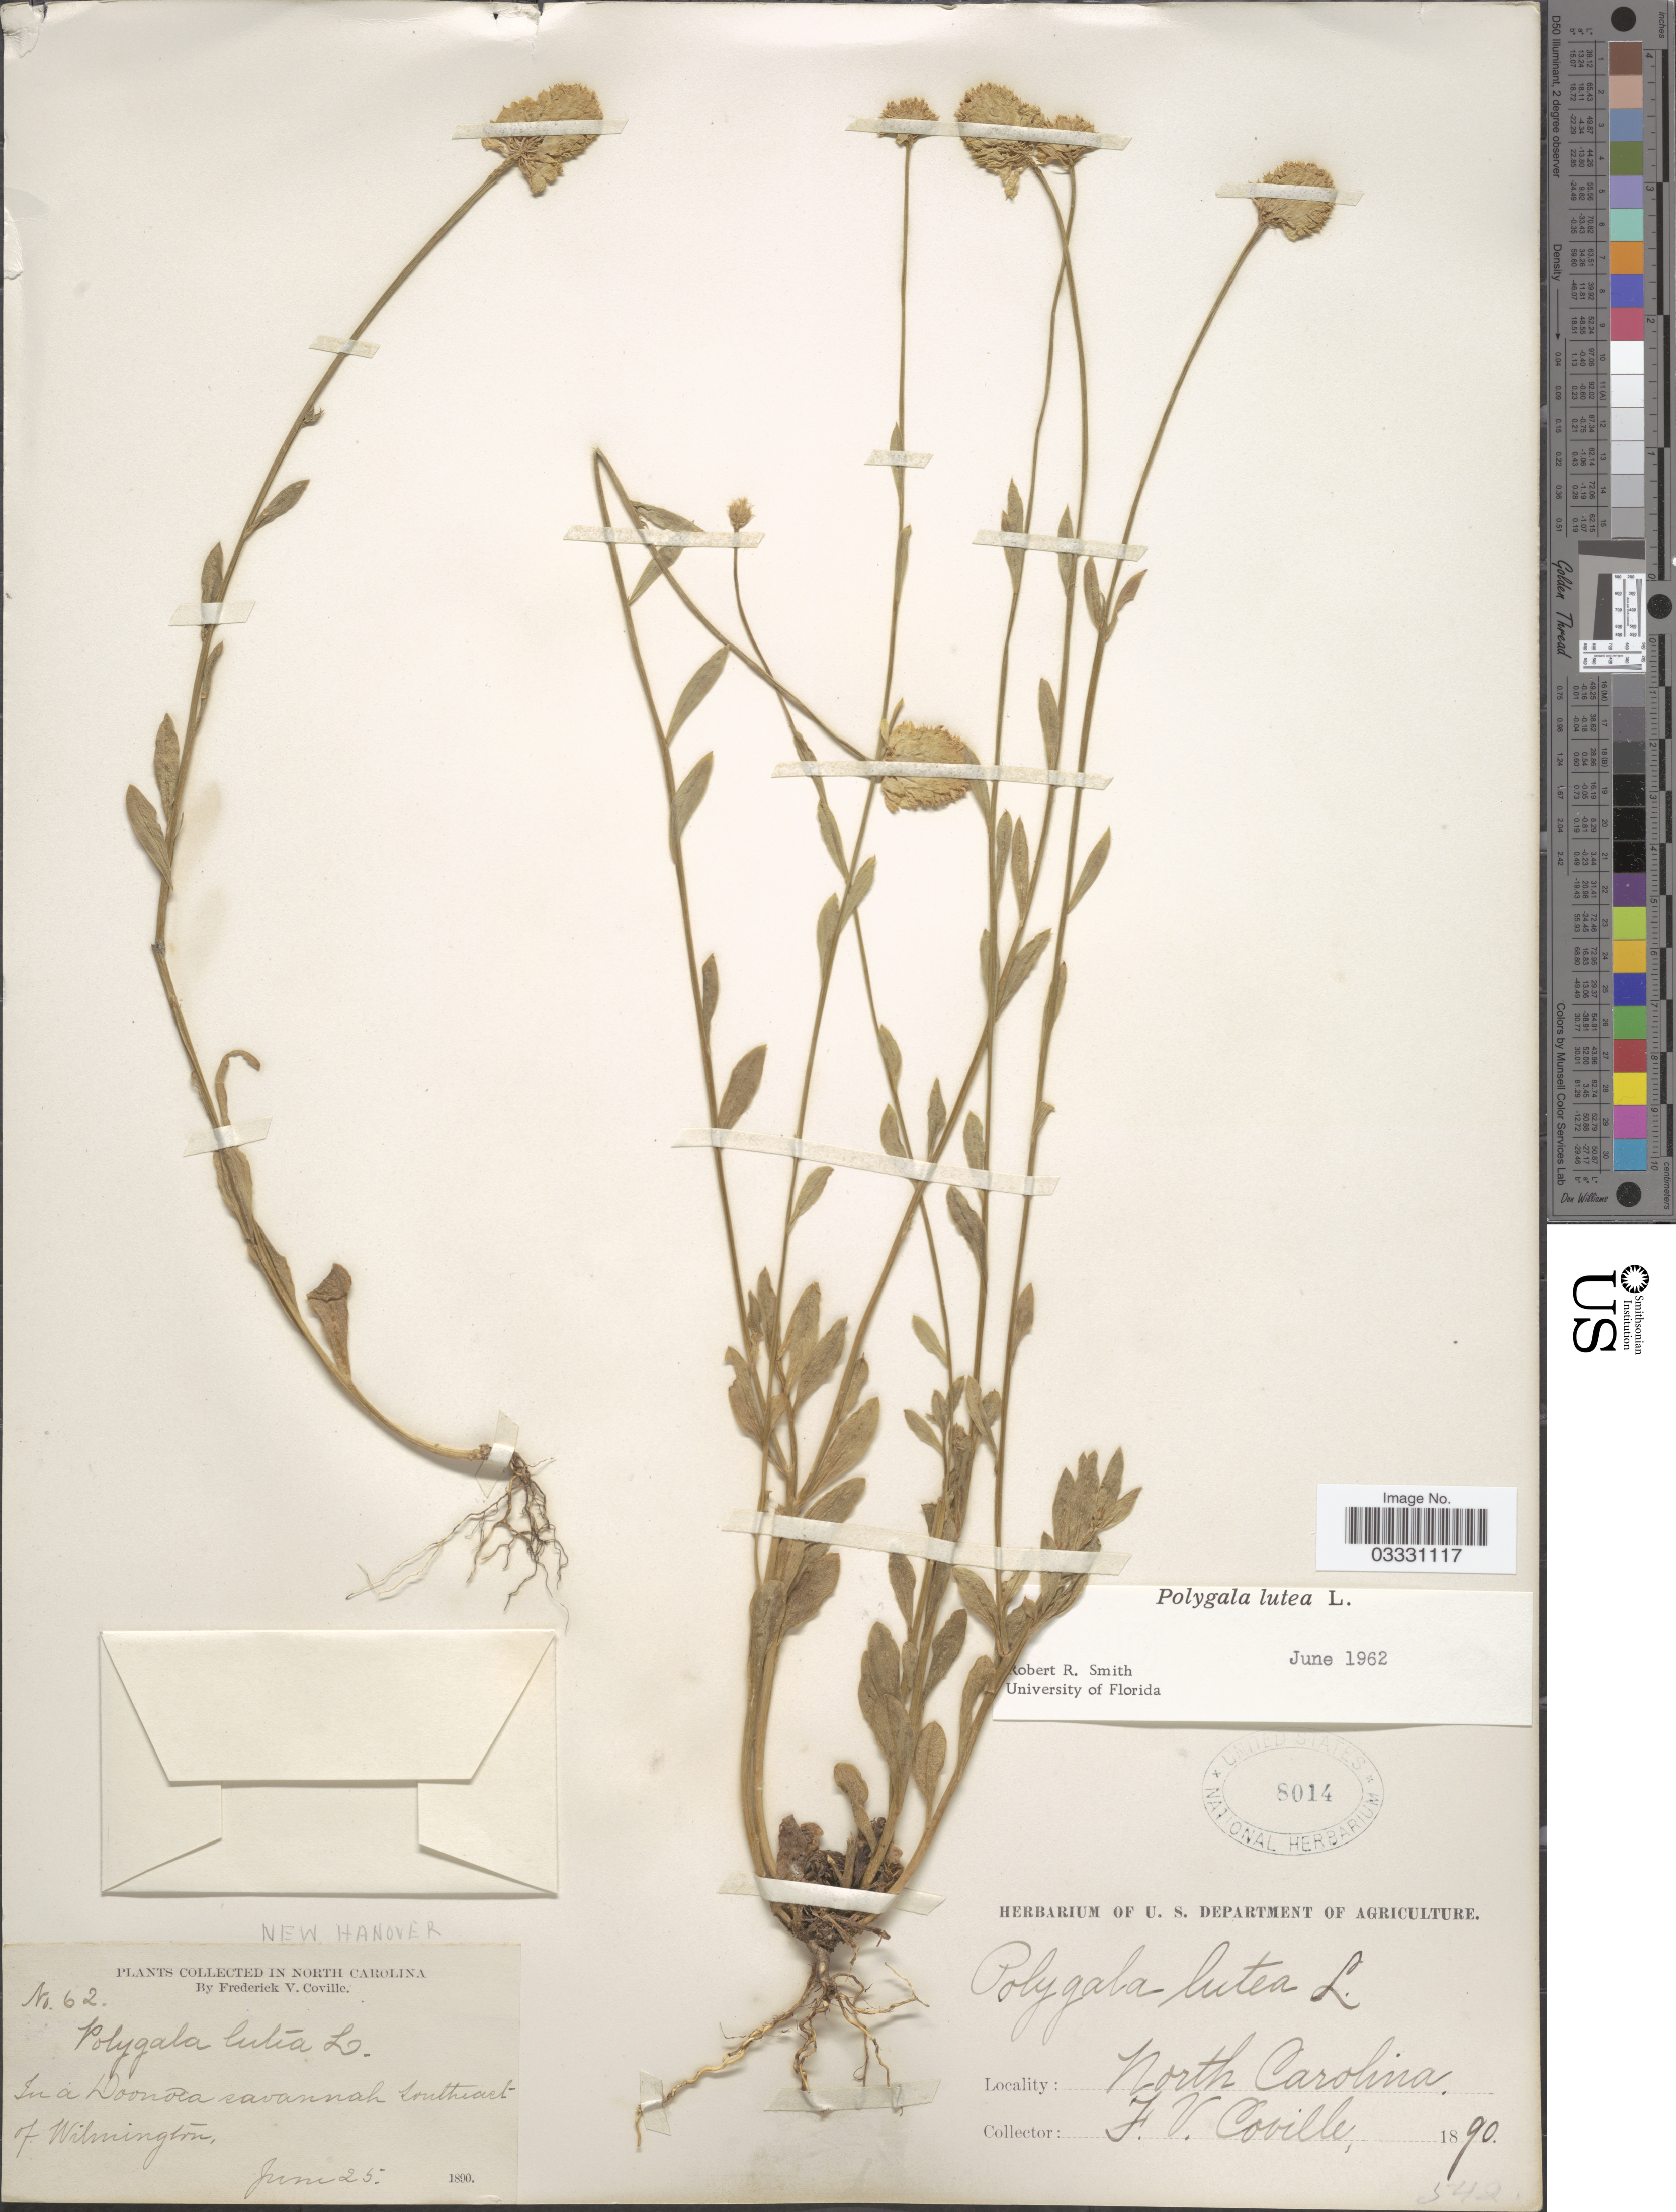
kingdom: Plantae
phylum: Tracheophyta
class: Magnoliopsida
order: Fabales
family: Polygalaceae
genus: Polygala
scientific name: Polygala lutea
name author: L.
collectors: F. V. Coville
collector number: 62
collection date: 1890-06-25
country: United States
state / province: North Carolina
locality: New Hanover. In a Doonoea savannah southeast of Wilmington.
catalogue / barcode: US 8014